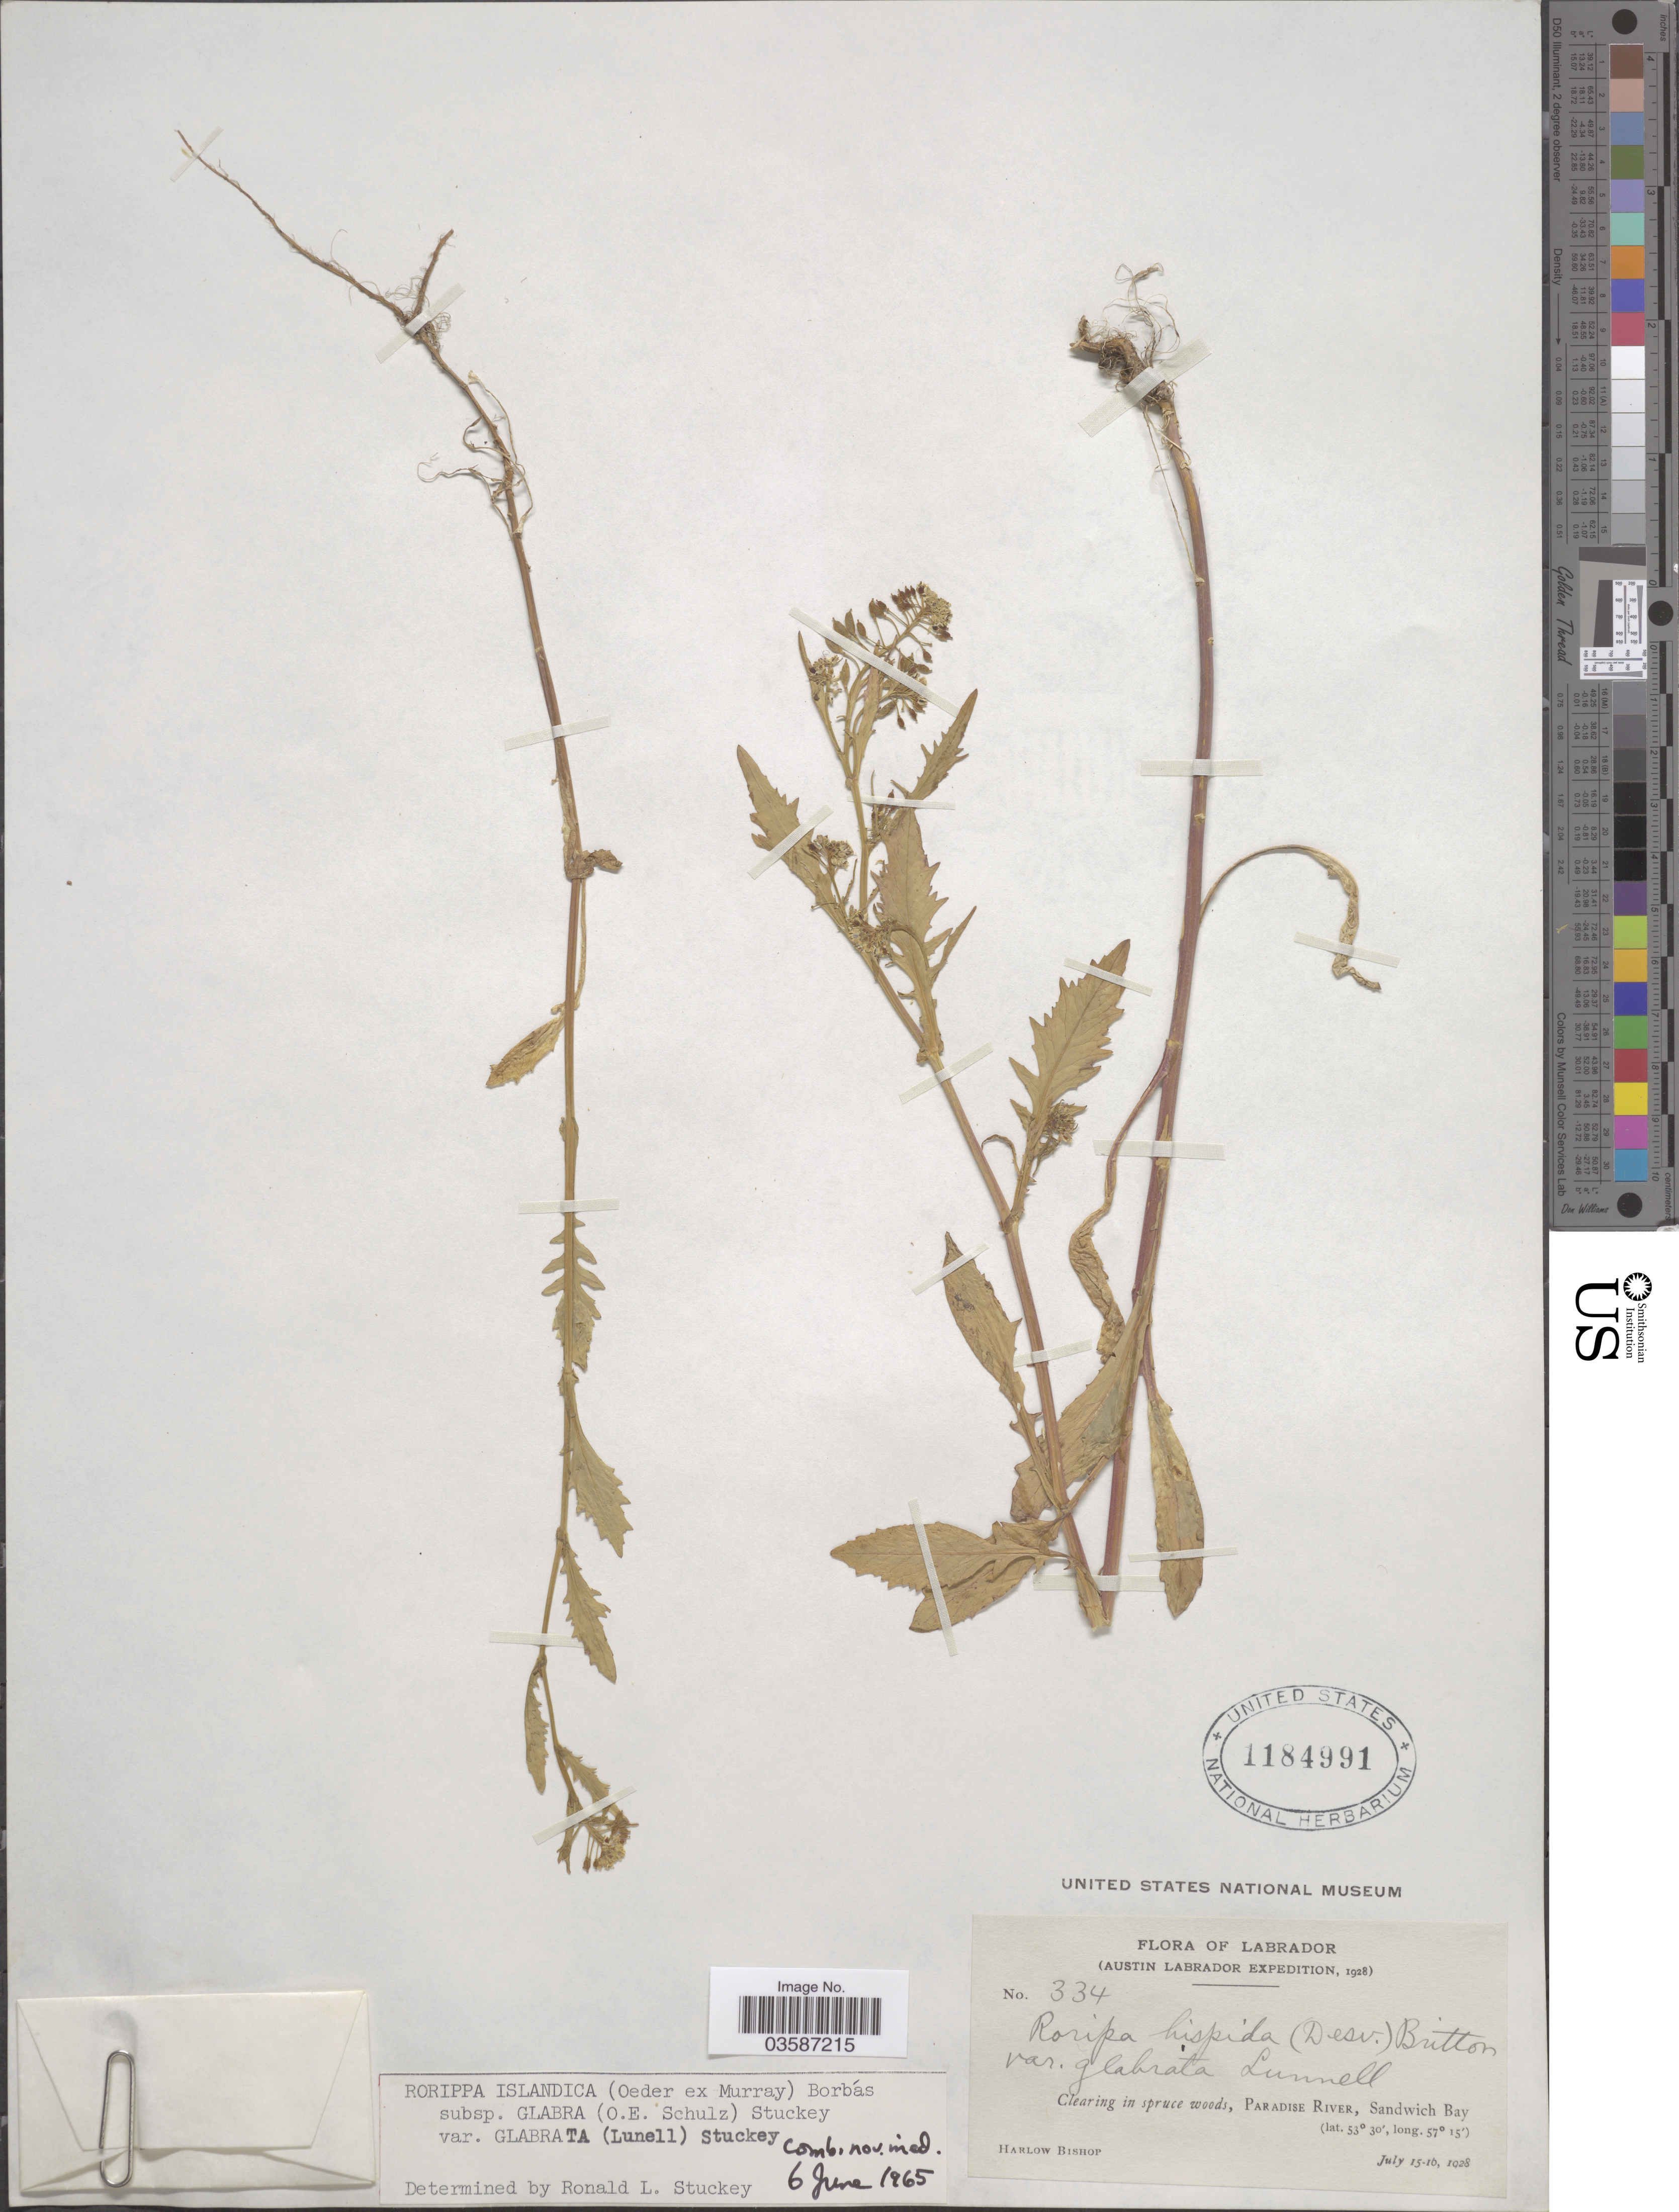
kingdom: Plantae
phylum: Tracheophyta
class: Magnoliopsida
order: Brassicales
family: Brassicaceae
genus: Rorippa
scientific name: Rorippa islandica var. glabrata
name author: (Lunell) Butters & Abbe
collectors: H. Bishop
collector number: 334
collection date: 1928-07-15/1928-07-16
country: Canada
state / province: Newfoundland and Labrador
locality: Austin Labrador. Paradise River, Sandwich Bay.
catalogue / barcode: US 1184991